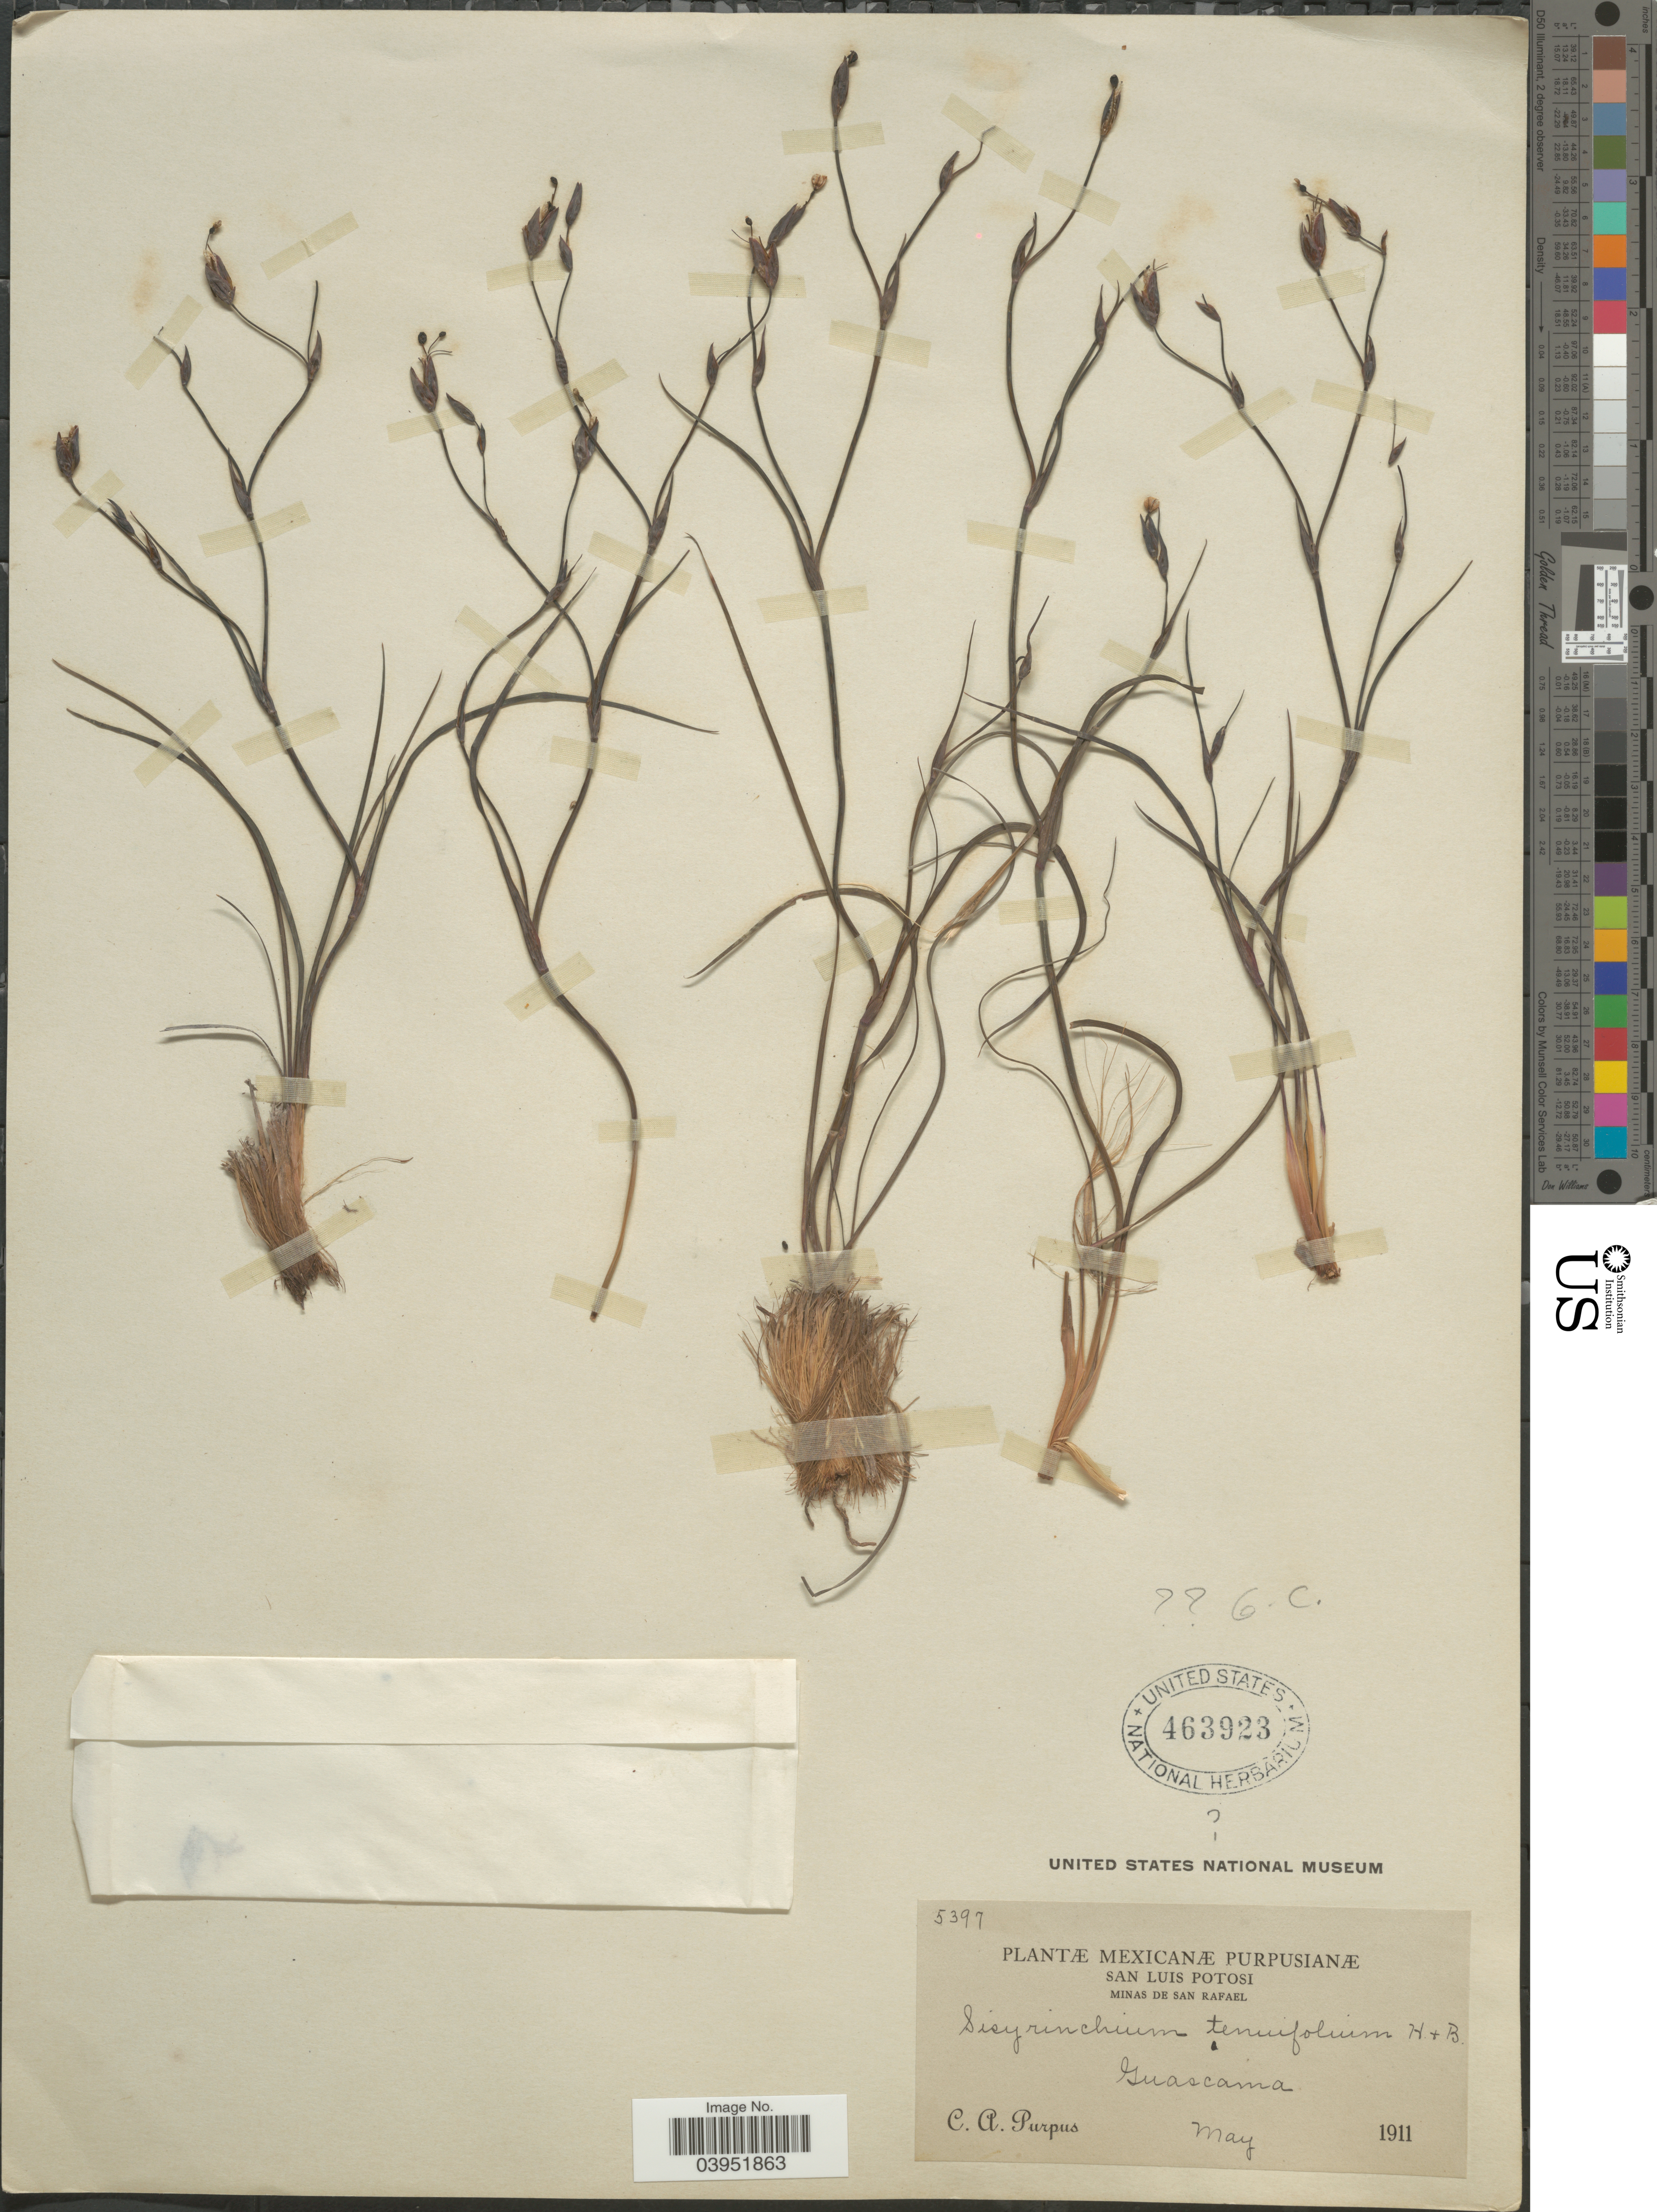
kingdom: Plantae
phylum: Tracheophyta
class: Liliopsida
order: Asparagales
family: Iridaceae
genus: Sisyrinchium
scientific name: Sisyrinchium sp.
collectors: C. A. Purpus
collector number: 5397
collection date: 1911-05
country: Mexico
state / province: San Luis Potosí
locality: Minas de San Rafael. Guascama.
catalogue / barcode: US 463923